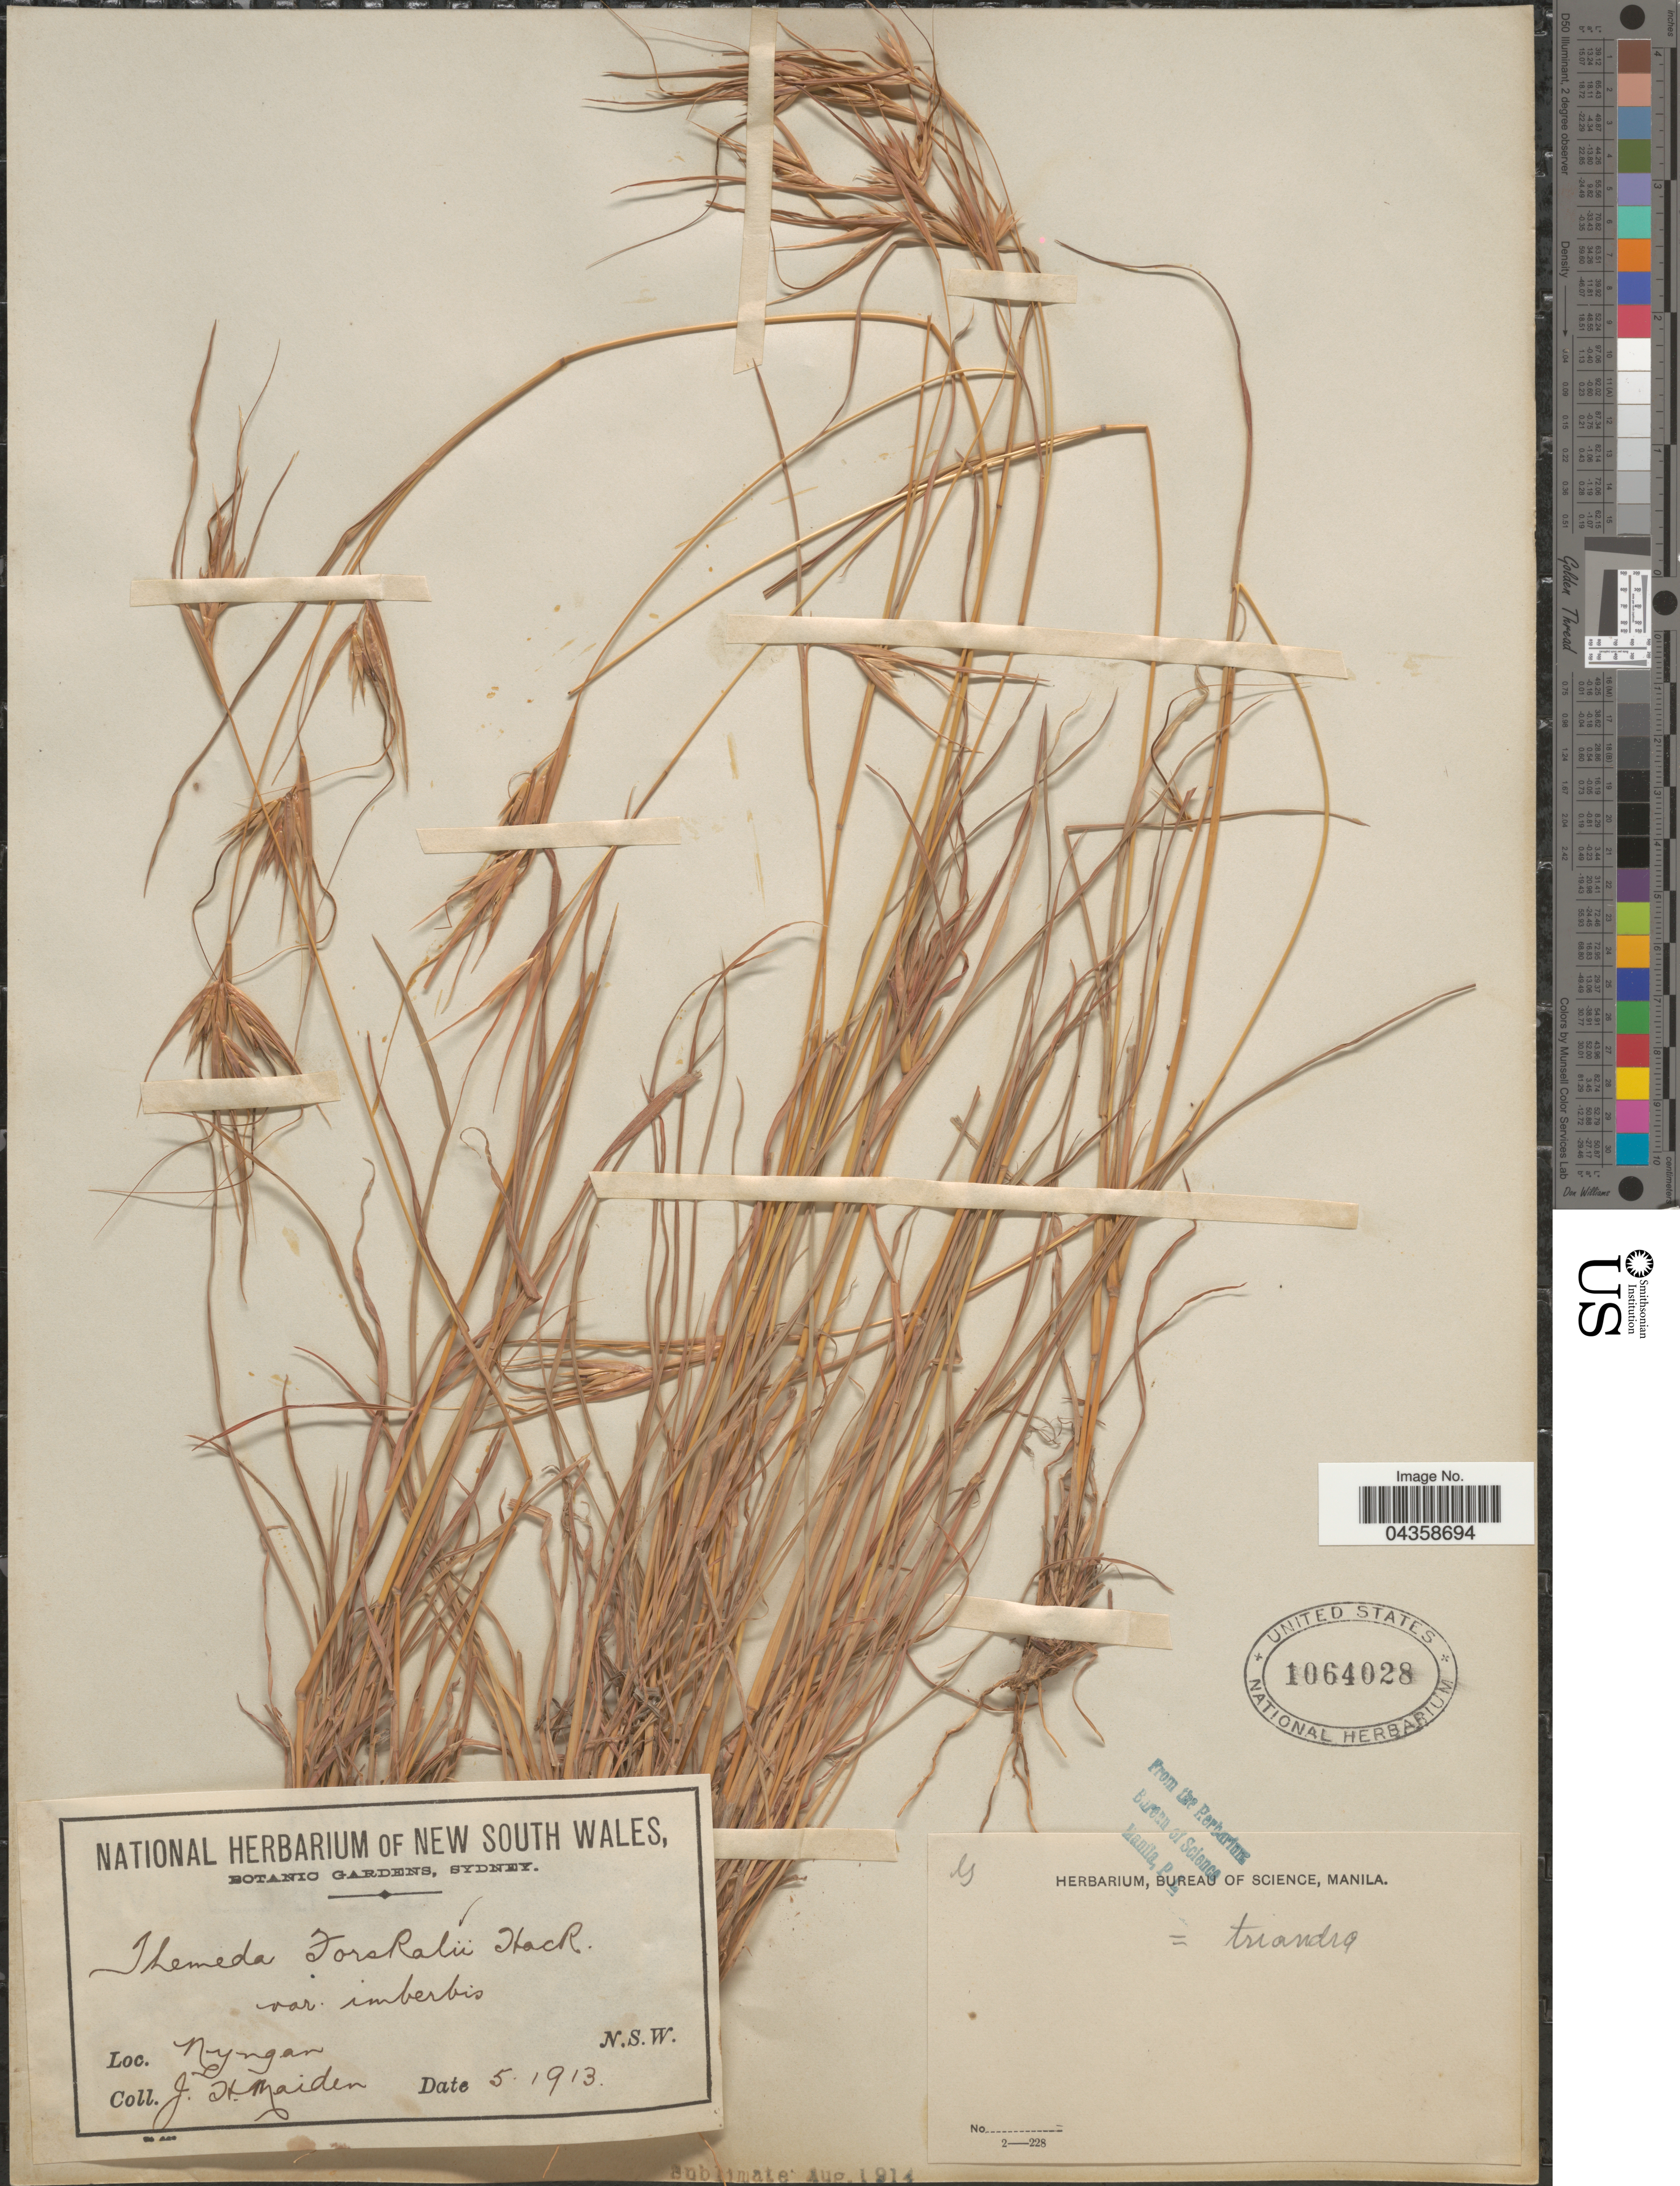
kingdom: Plantae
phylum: Tracheophyta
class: Liliopsida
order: Poales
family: Poaceae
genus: Themeda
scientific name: Themeda triandra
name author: Forssk.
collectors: J. Maiden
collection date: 1913-05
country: Australia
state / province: New South Wales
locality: Nyngan.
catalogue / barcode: US 1064028